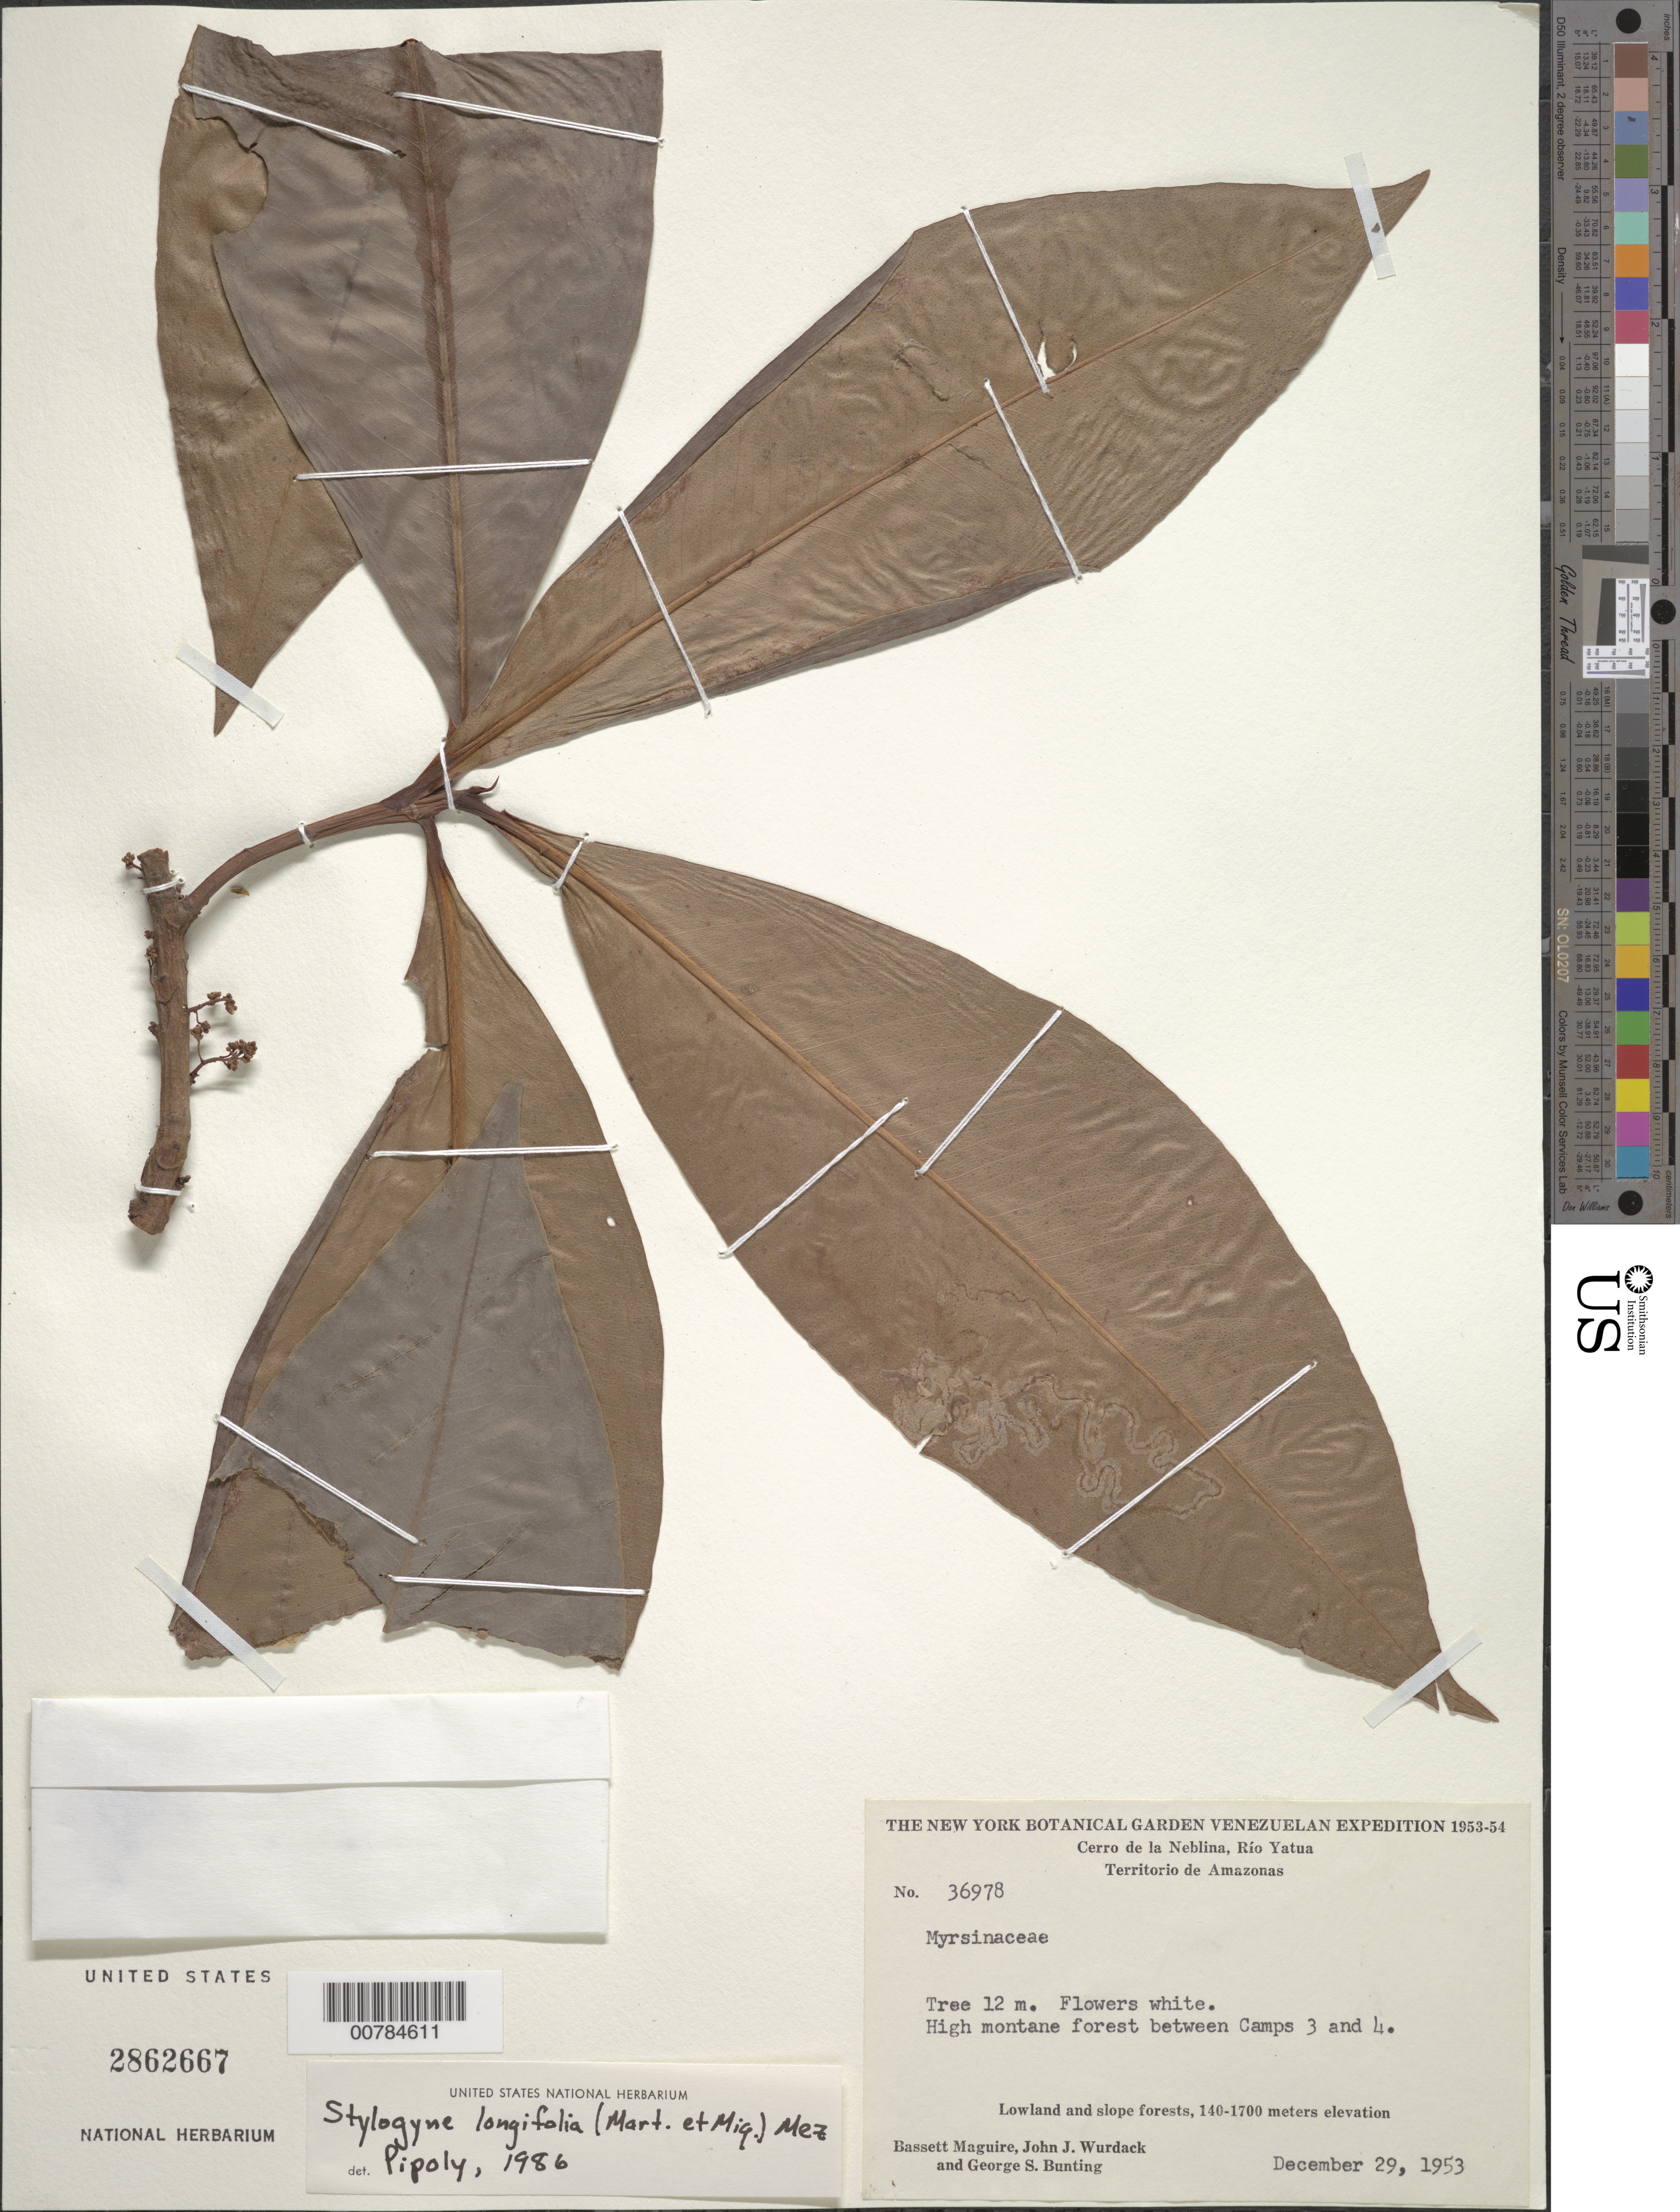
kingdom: Plantae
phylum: Tracheophyta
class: Magnoliopsida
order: Ericales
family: Primulaceae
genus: Stylogyne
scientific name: Stylogyne longifolia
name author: Mez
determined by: Pipoly, J. J., III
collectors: B. Maguire, J. J. Wurdack & G. S. Bunting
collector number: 36978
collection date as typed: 29-Dec-53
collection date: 1953-12-29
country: Venezuela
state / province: Amazonas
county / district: Río Negro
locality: Cerro de la Neblina, Río Yatua, between Camp 3 and Camp 4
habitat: High montane forest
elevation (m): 140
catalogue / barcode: US 2862667